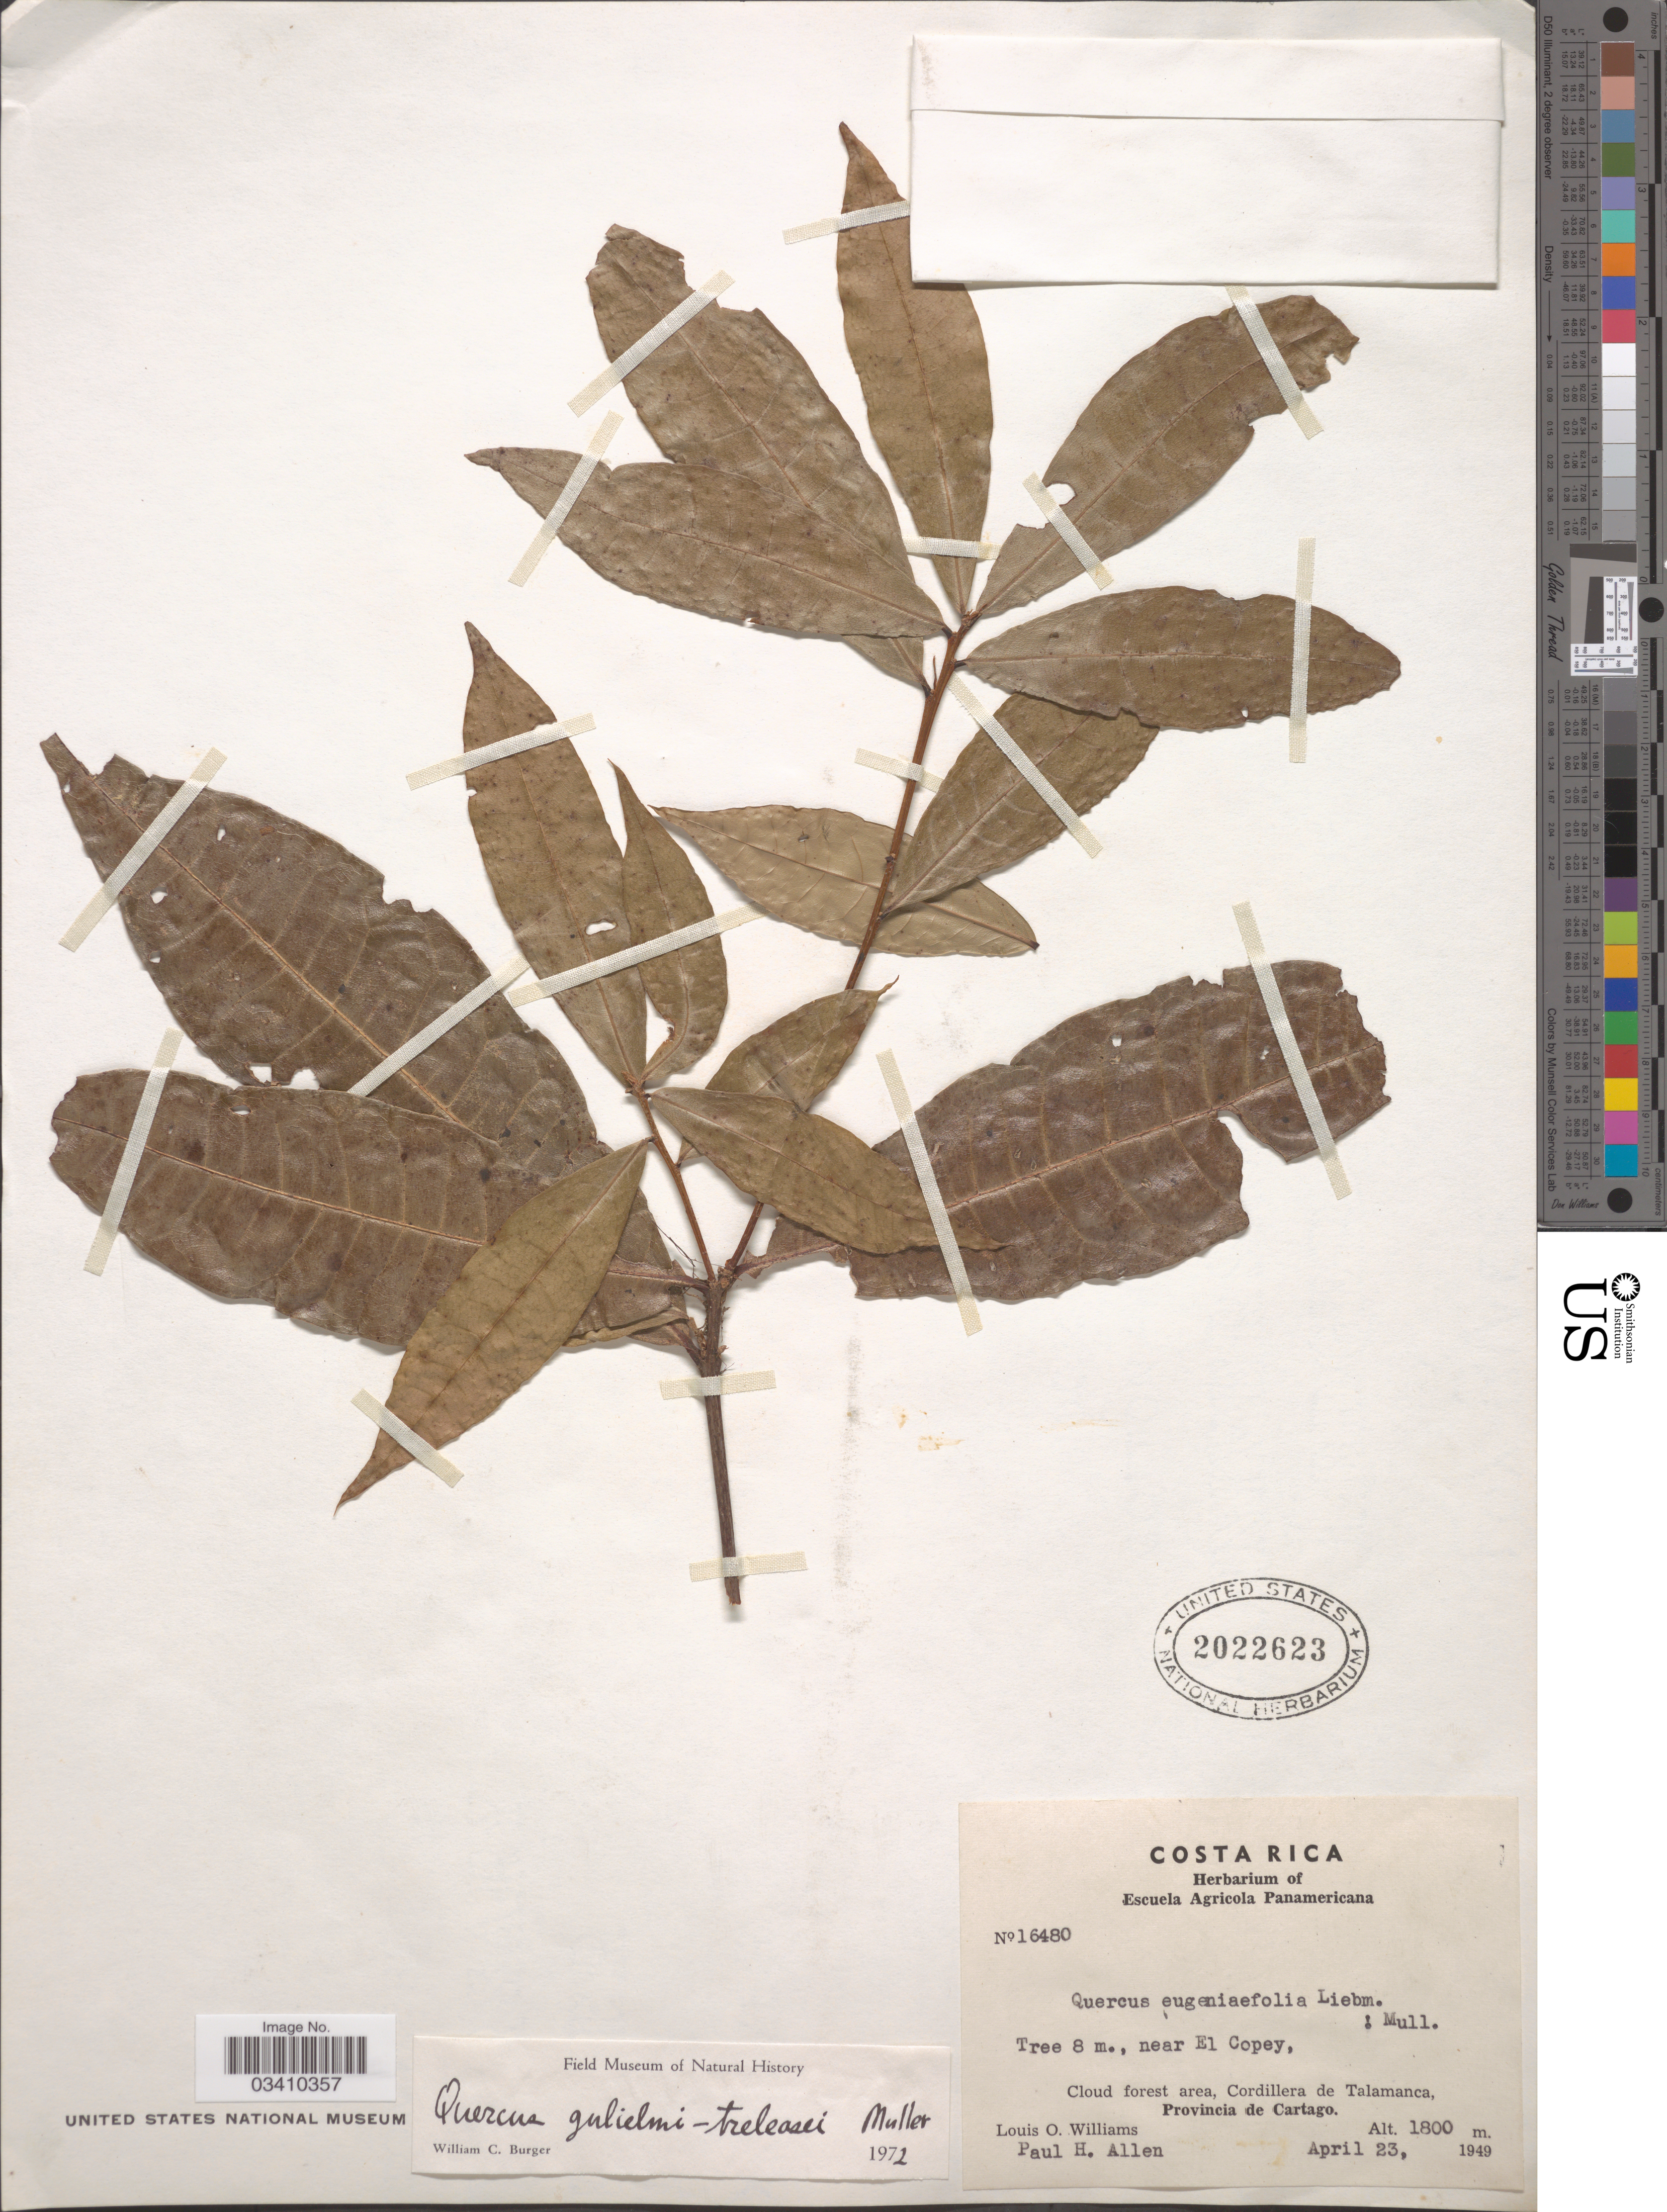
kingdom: Plantae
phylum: Tracheophyta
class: Magnoliopsida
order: Fagales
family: Fagaceae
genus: Quercus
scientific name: Quercus gulielmi-treleasei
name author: C.H. Müll.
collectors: L. O. Williams & P. H. Allen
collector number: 16480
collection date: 1940-04-23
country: Costa Rica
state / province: Cartago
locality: Cloud forest area, Cordillera de Talamanca.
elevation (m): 1800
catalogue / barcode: US 2022623